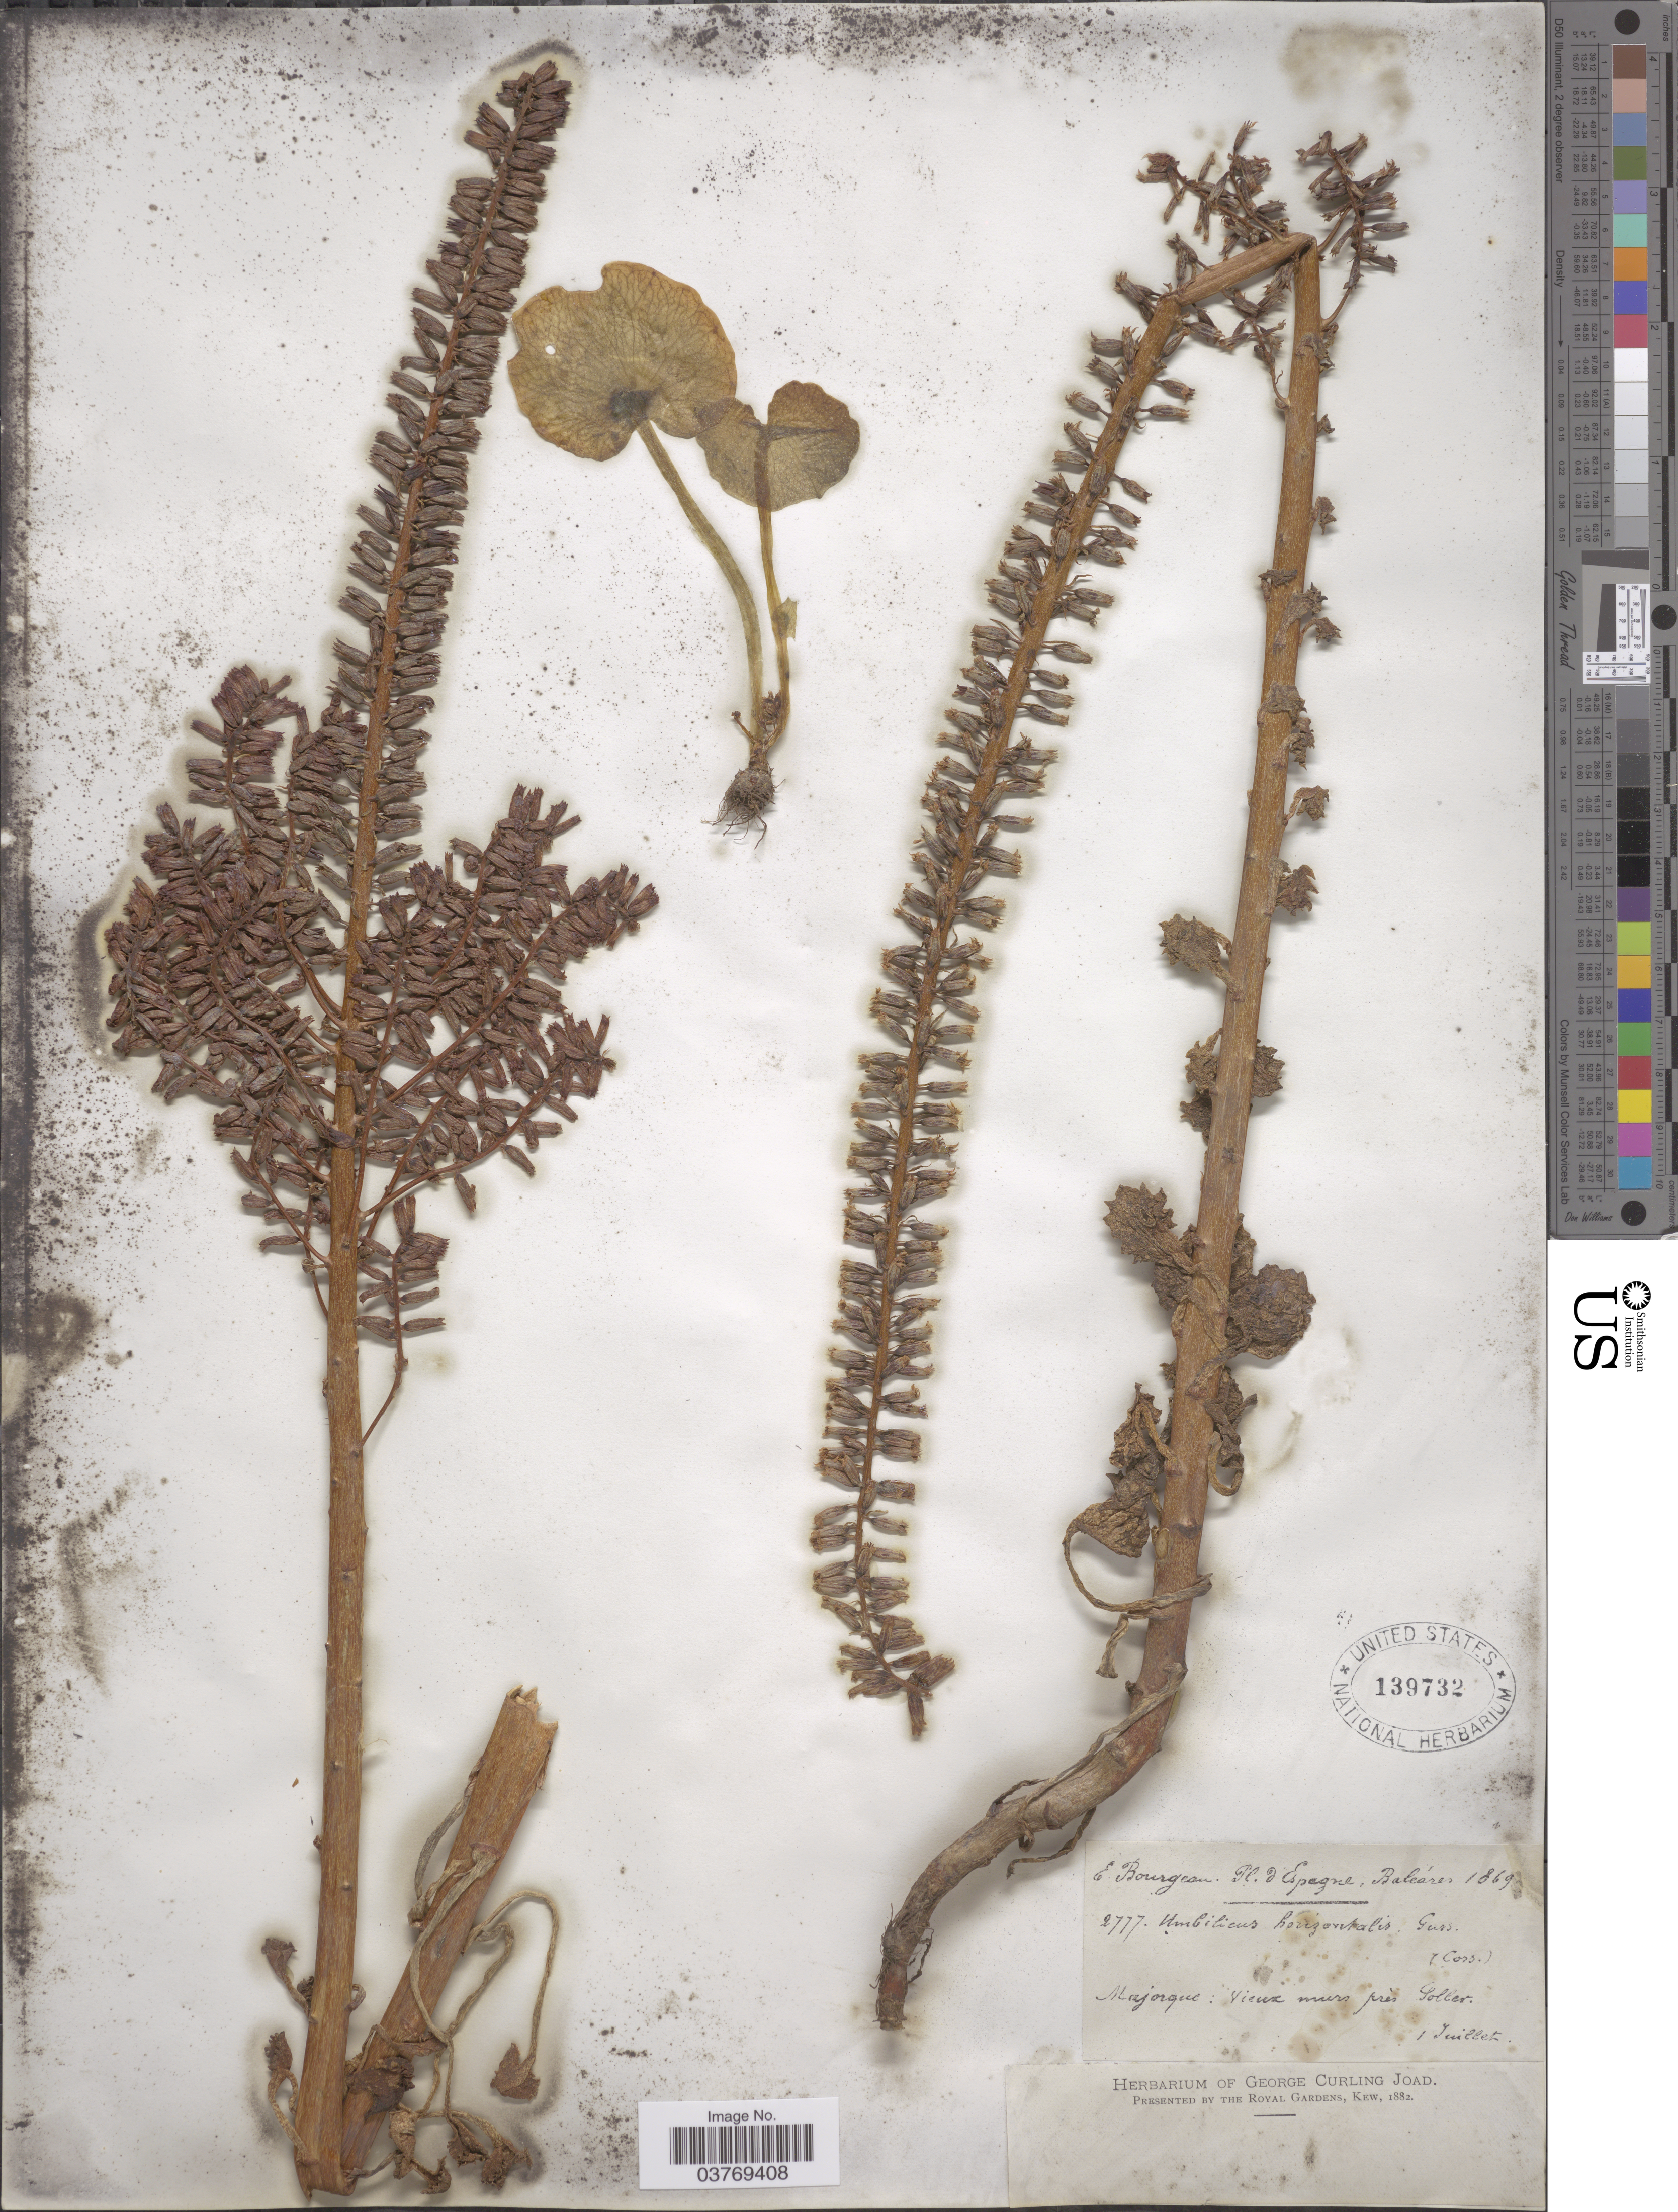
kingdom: Plantae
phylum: Tracheophyta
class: Magnoliopsida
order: Saxifragales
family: Crassulaceae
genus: Umbilicus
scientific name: Umbilicus horizontalis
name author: (Gussone) DC.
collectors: E. Bourgeau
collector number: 2777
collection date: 1869-07-01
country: Spain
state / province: Islas Baleares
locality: Majorque: Vieux murs près Soller*.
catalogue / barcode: US 139732